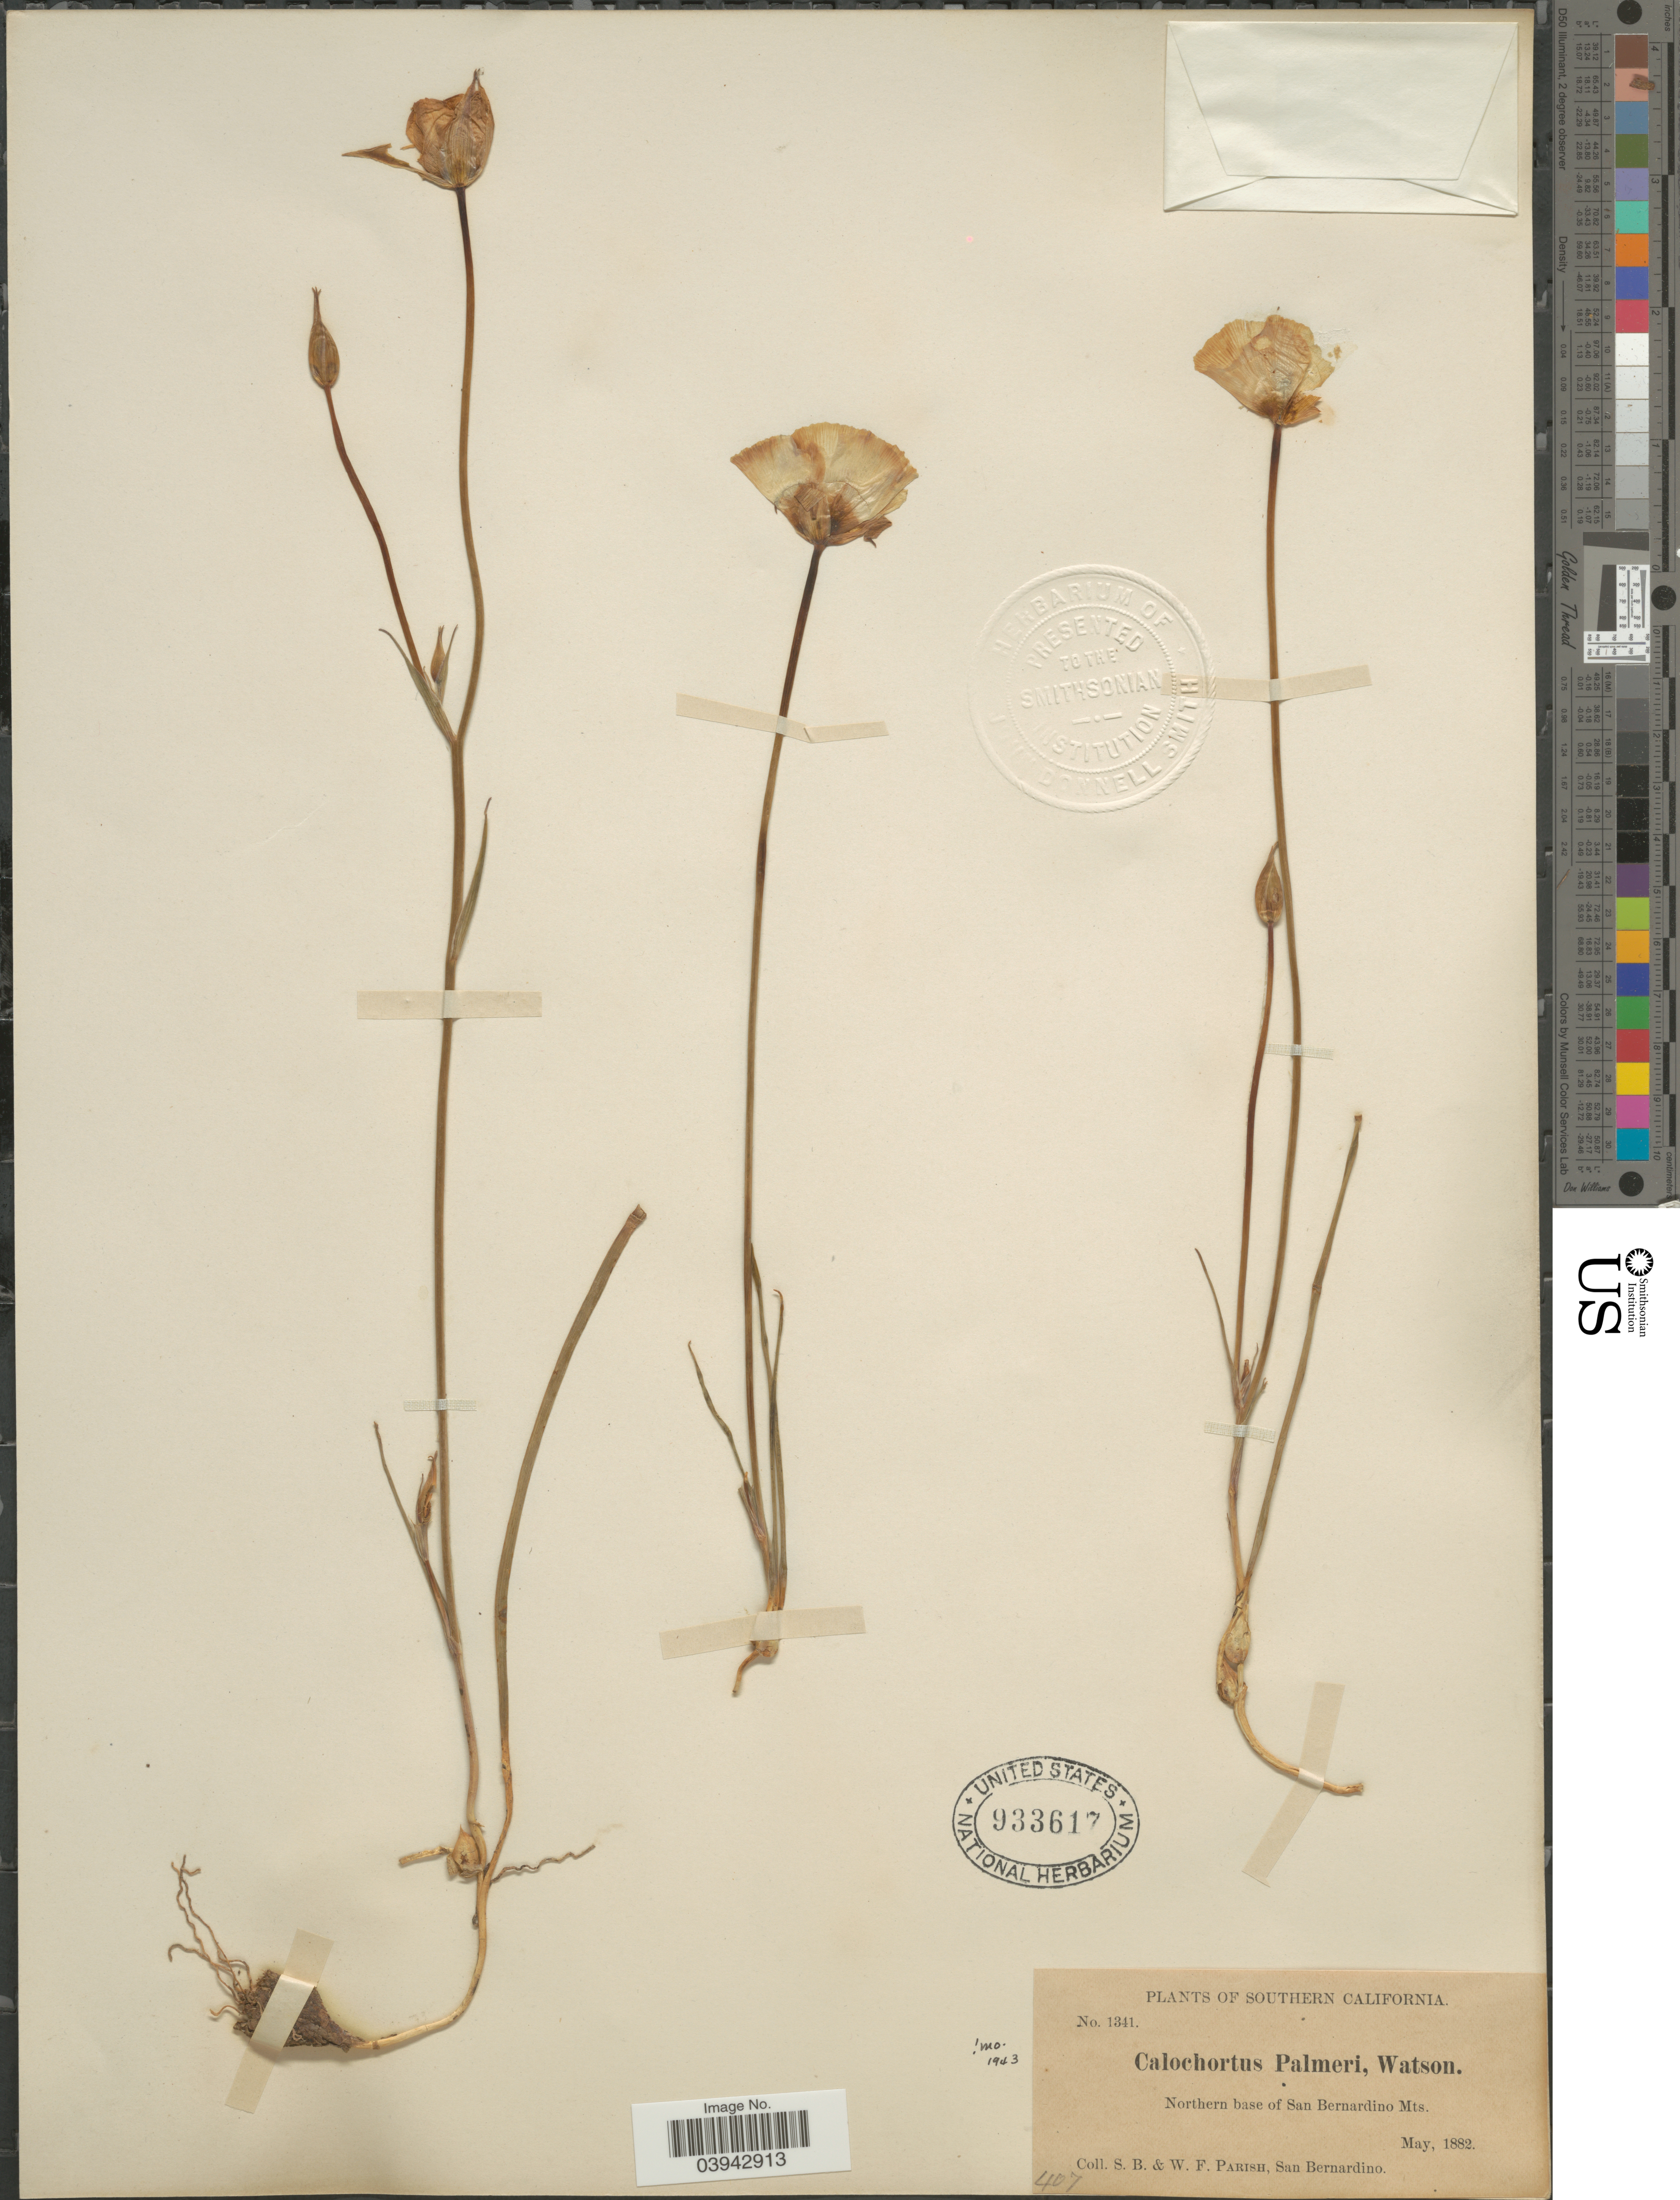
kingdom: Plantae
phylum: Tracheophyta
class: Liliopsida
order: Liliales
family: Liliaceae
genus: Calochortus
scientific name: Calochortus palmeri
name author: S. Watson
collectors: S. B. Parish & W. F. Parish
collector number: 1341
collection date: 1882-05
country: United States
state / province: California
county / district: San Bernardino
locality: Southern California. Northern base of San Bernardino Mts.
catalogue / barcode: US 933617